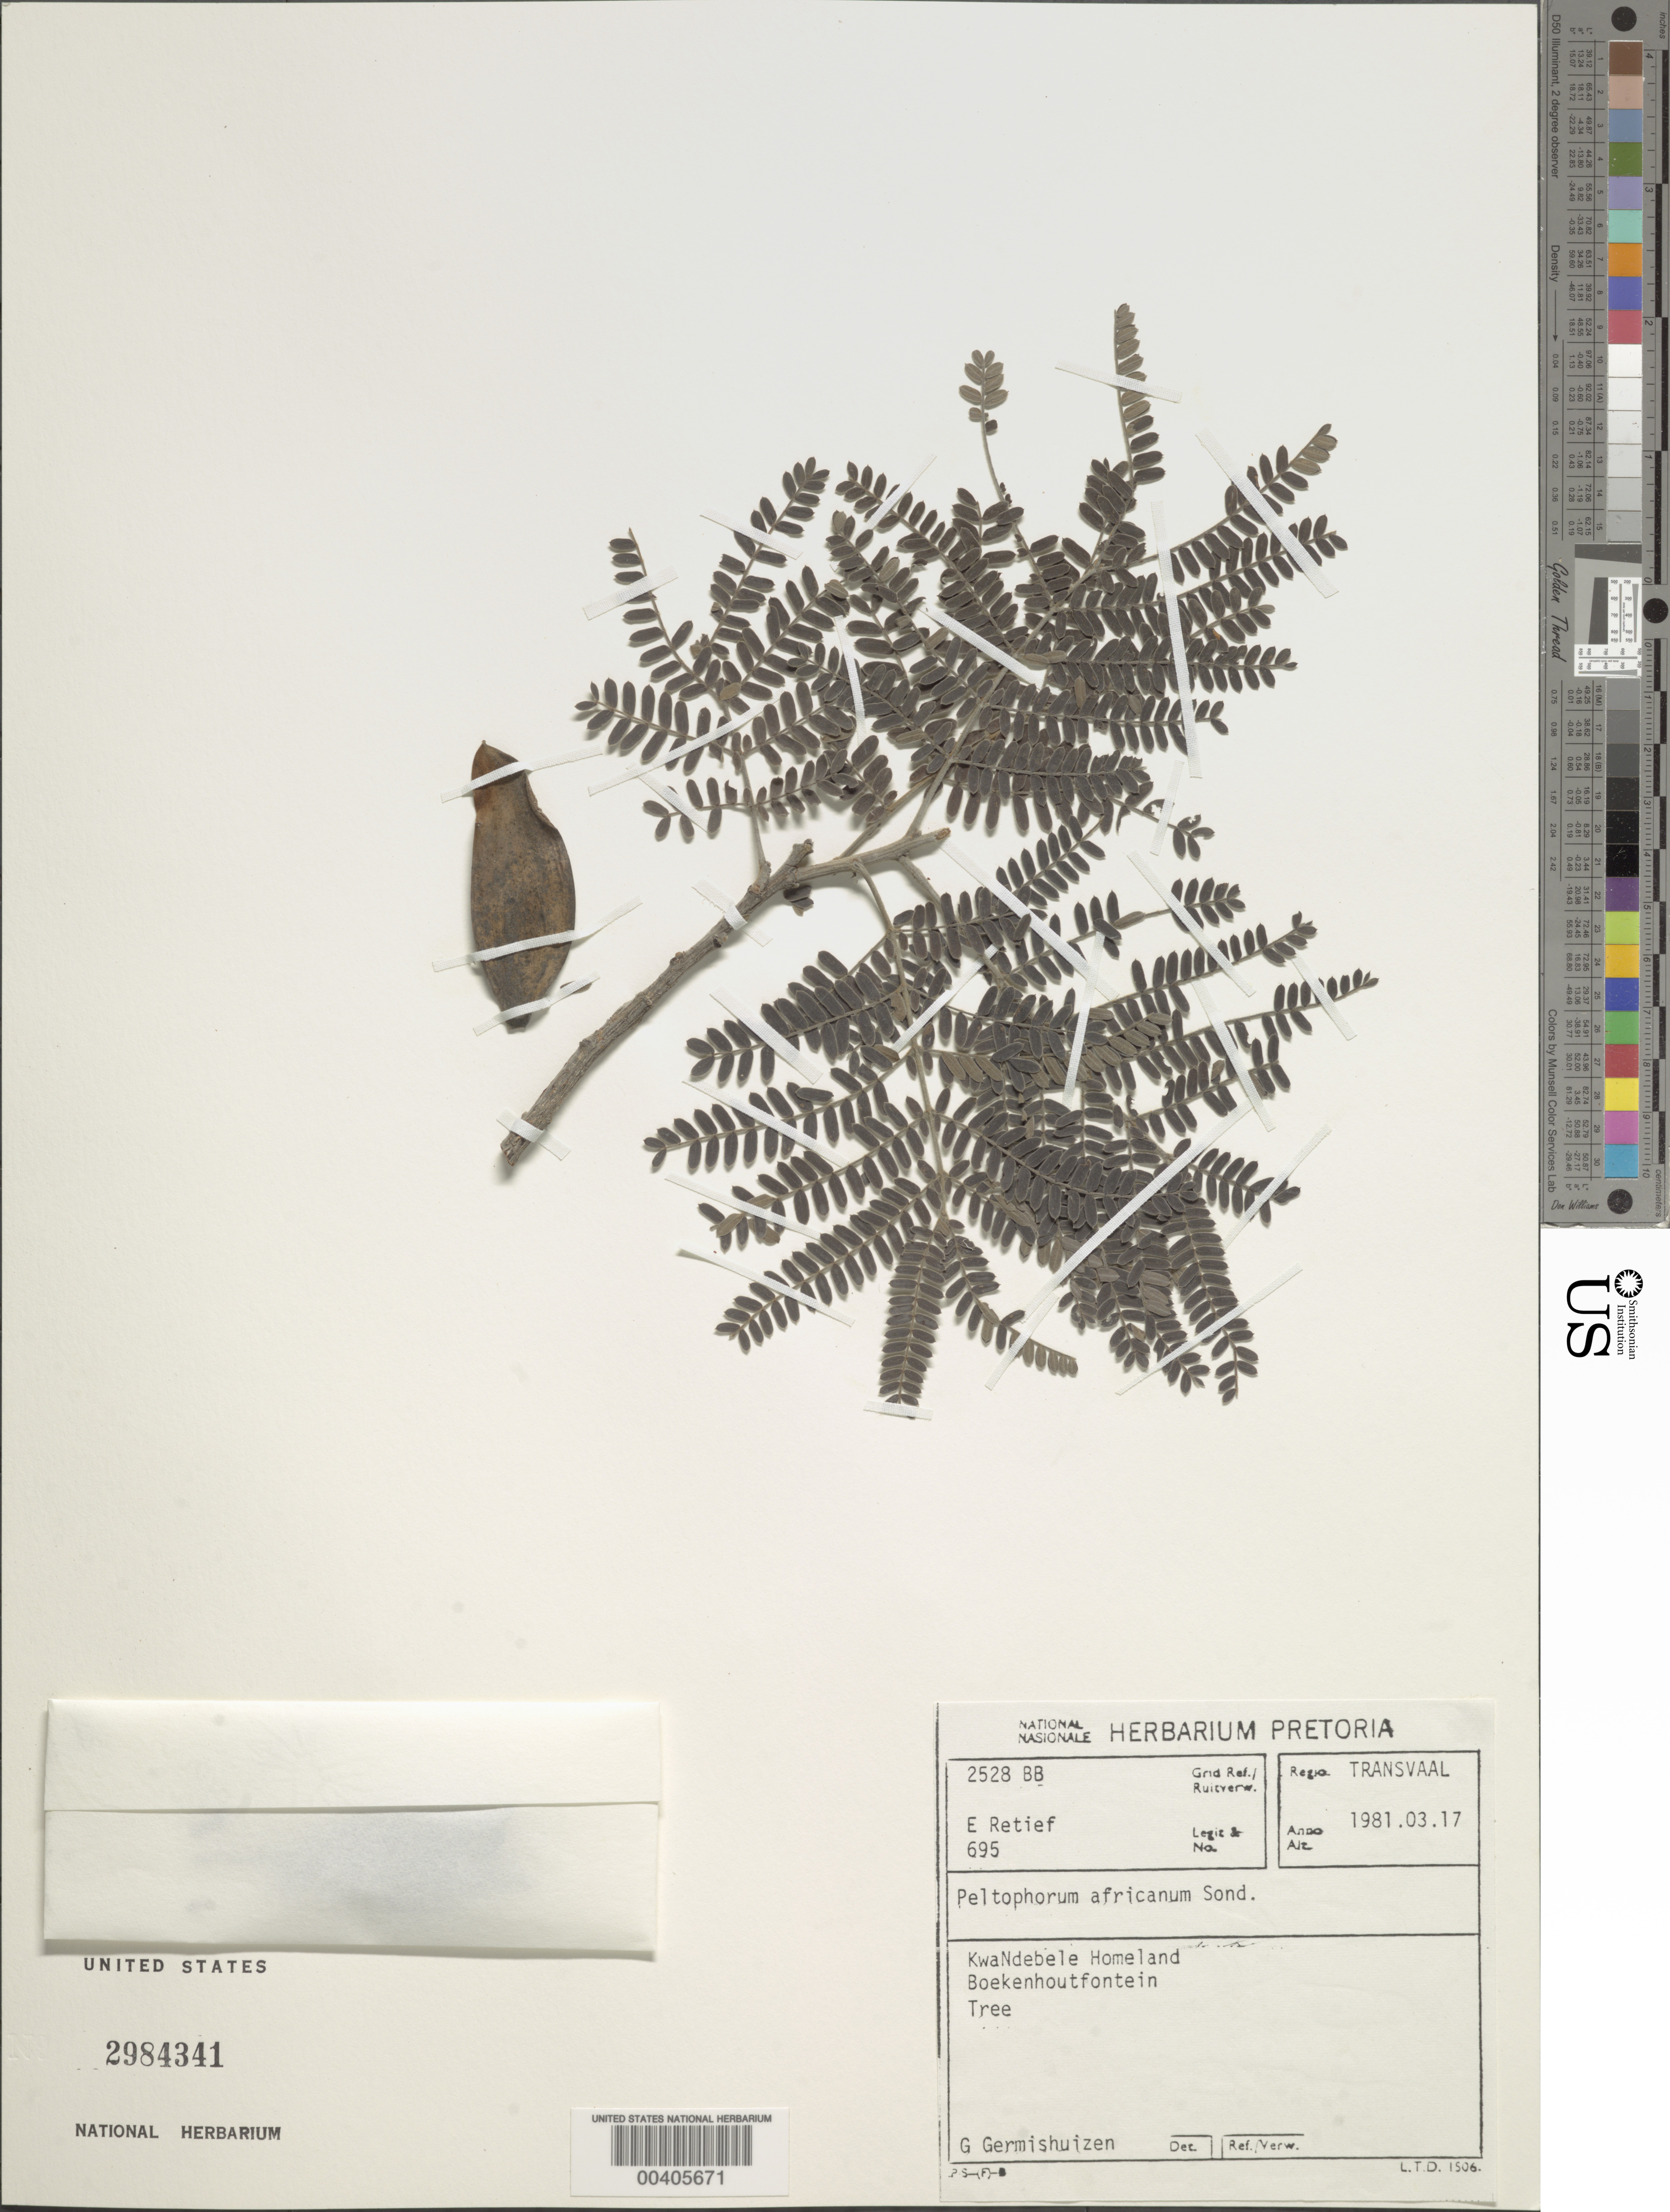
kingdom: Plantae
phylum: Tracheophyta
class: Magnoliopsida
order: Fabales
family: Fabaceae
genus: Peltophorum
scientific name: Peltophorum africanum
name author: Sond.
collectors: E. Retief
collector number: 695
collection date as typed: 17 Mar 1981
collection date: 1981-03-17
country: South Africa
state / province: North West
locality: Kwandebele homeland, boekenhoutfontein. Transvaal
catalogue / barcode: US 2984341